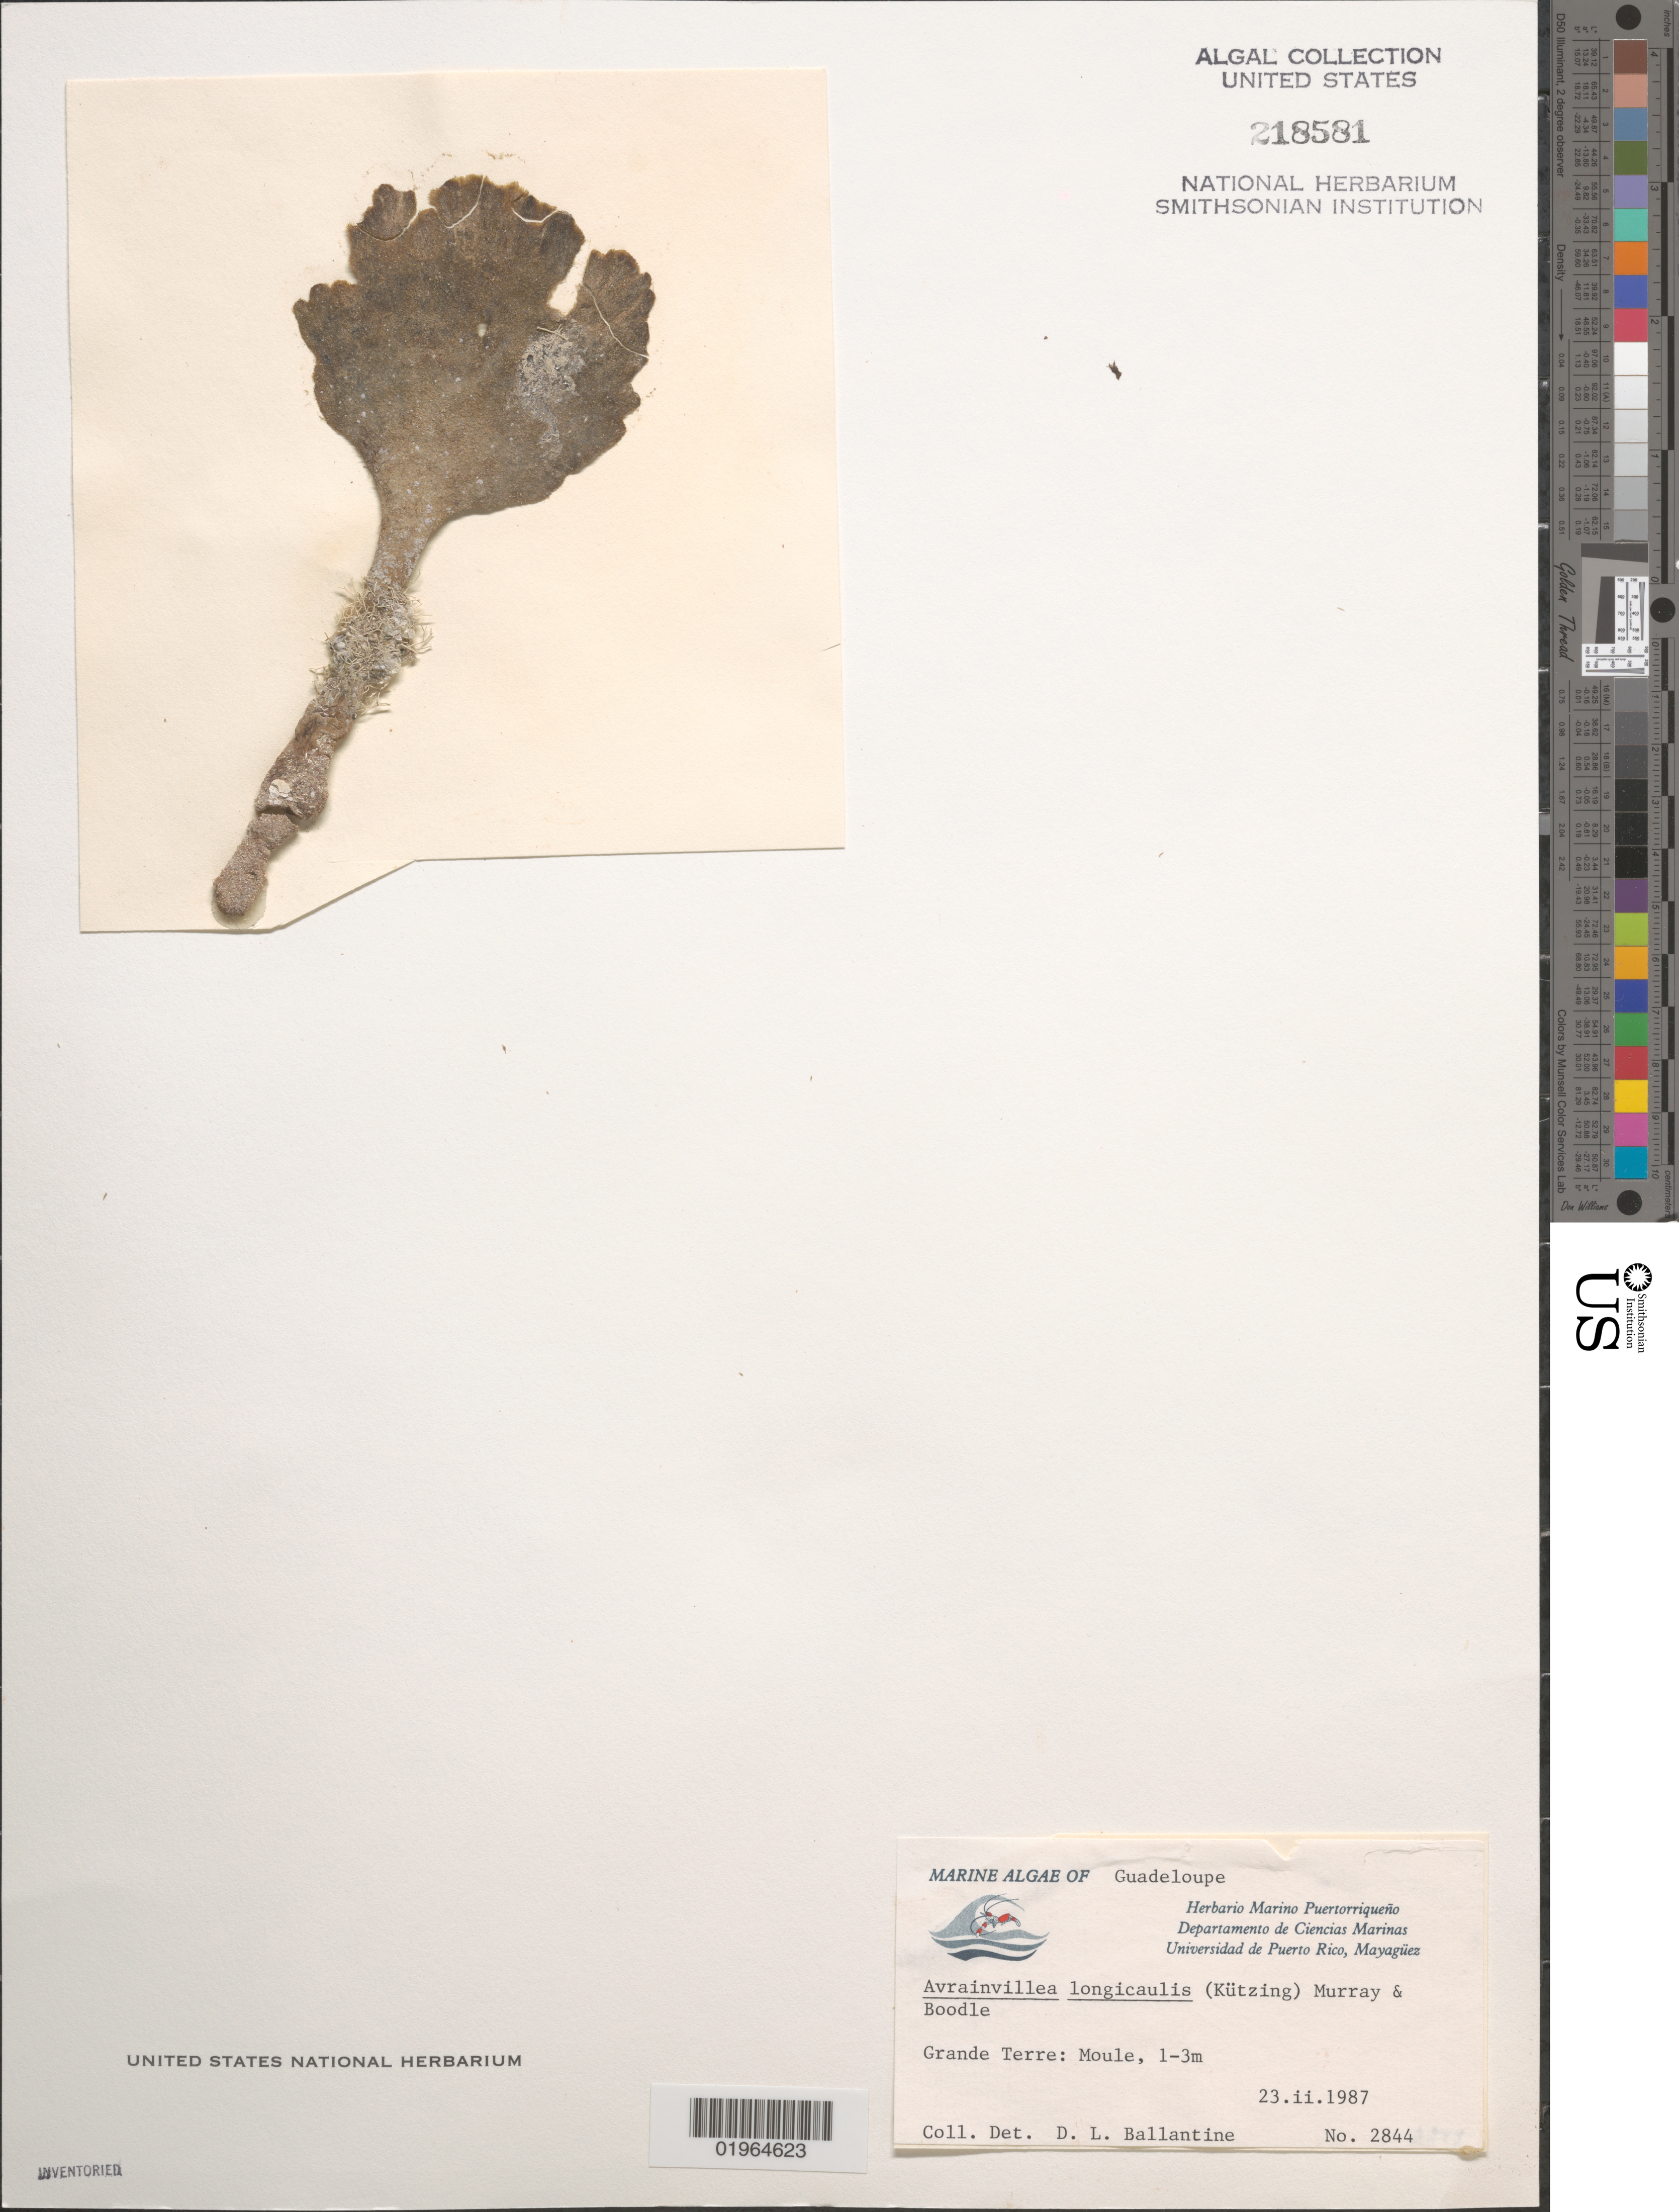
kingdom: Plantae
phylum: Chlorophyta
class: Ulvophyceae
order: Bryopsidales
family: Dichotomosiphonaceae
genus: Avrainvillea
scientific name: Avrainvillea longicaulis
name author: (Kütz.) G. Murray & Boodle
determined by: Ballantine, D. L.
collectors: D.L. Ballantine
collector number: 2844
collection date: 1987-02-23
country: Guadeloupe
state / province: Grande Terre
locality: Moule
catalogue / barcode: US 218581